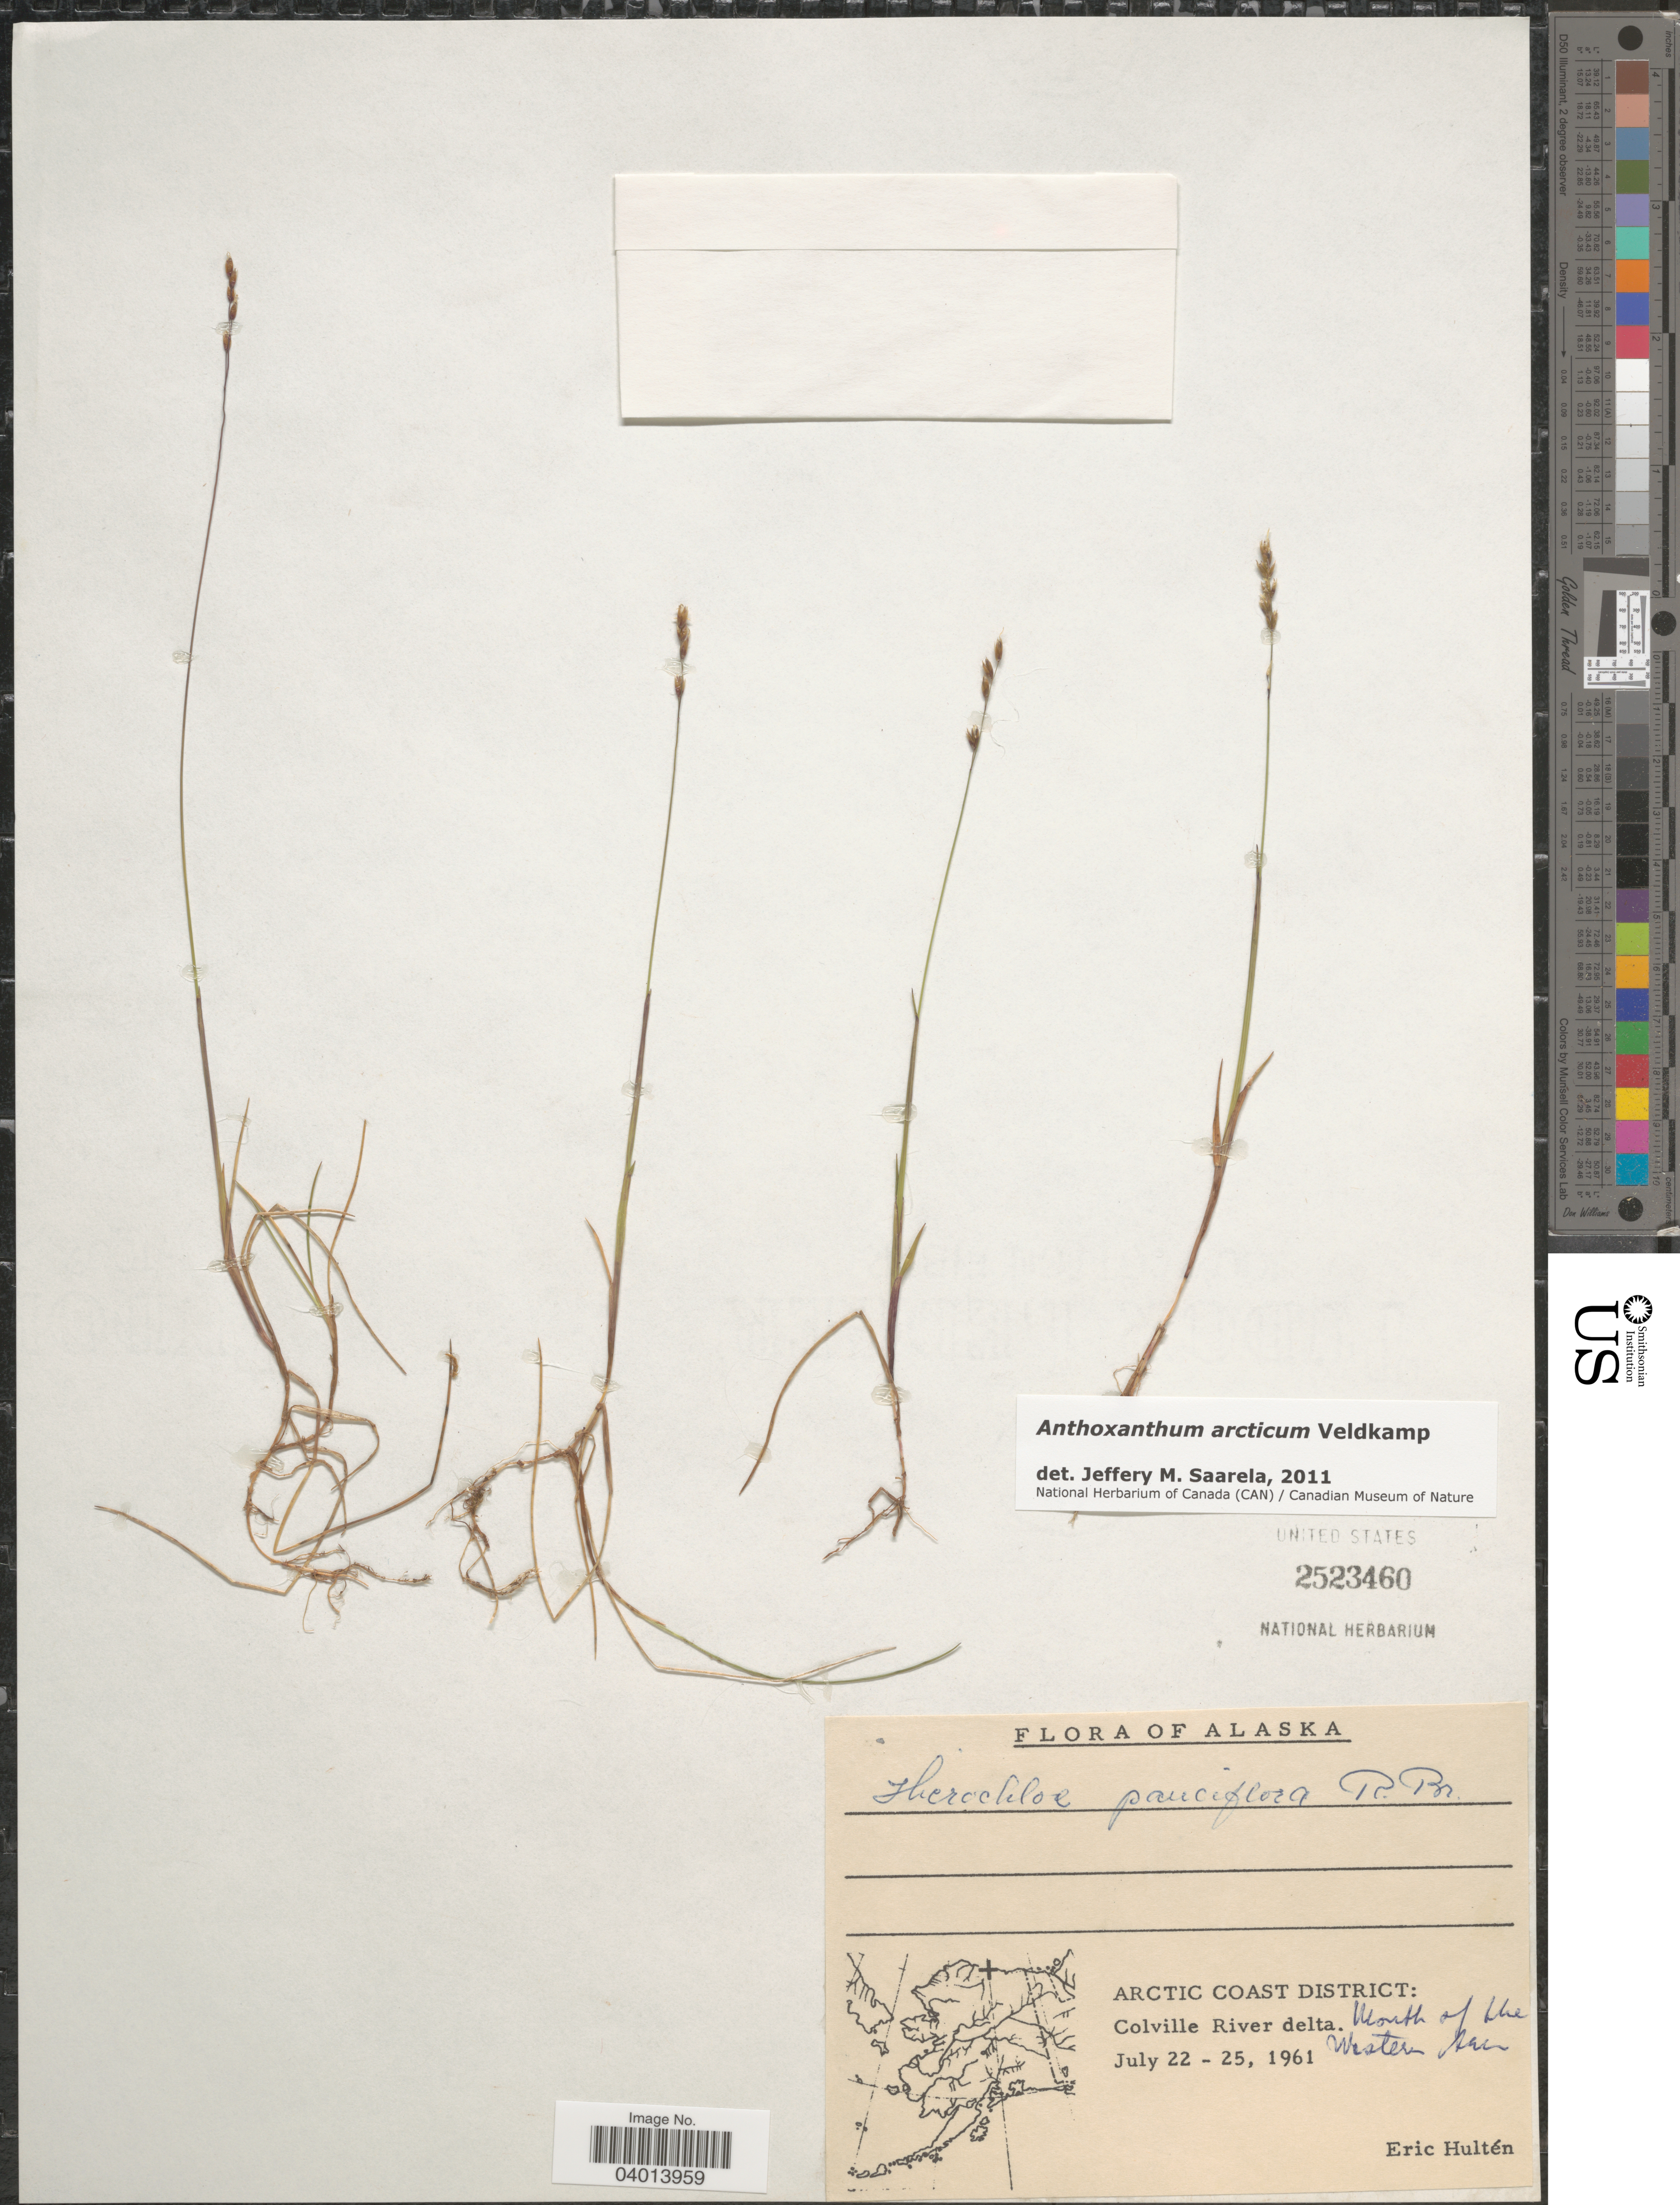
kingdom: Plantae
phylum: Tracheophyta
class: Liliopsida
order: Poales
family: Poaceae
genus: Anthoxanthum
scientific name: Anthoxanthum arcticum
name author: Veldkamp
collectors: E. G. Hultén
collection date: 1961-07-22/1961-07-25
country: United States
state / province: Alaska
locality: Arctic Coast District: Colville River delta. Mouth of the Western Arm.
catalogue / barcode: US 2523460